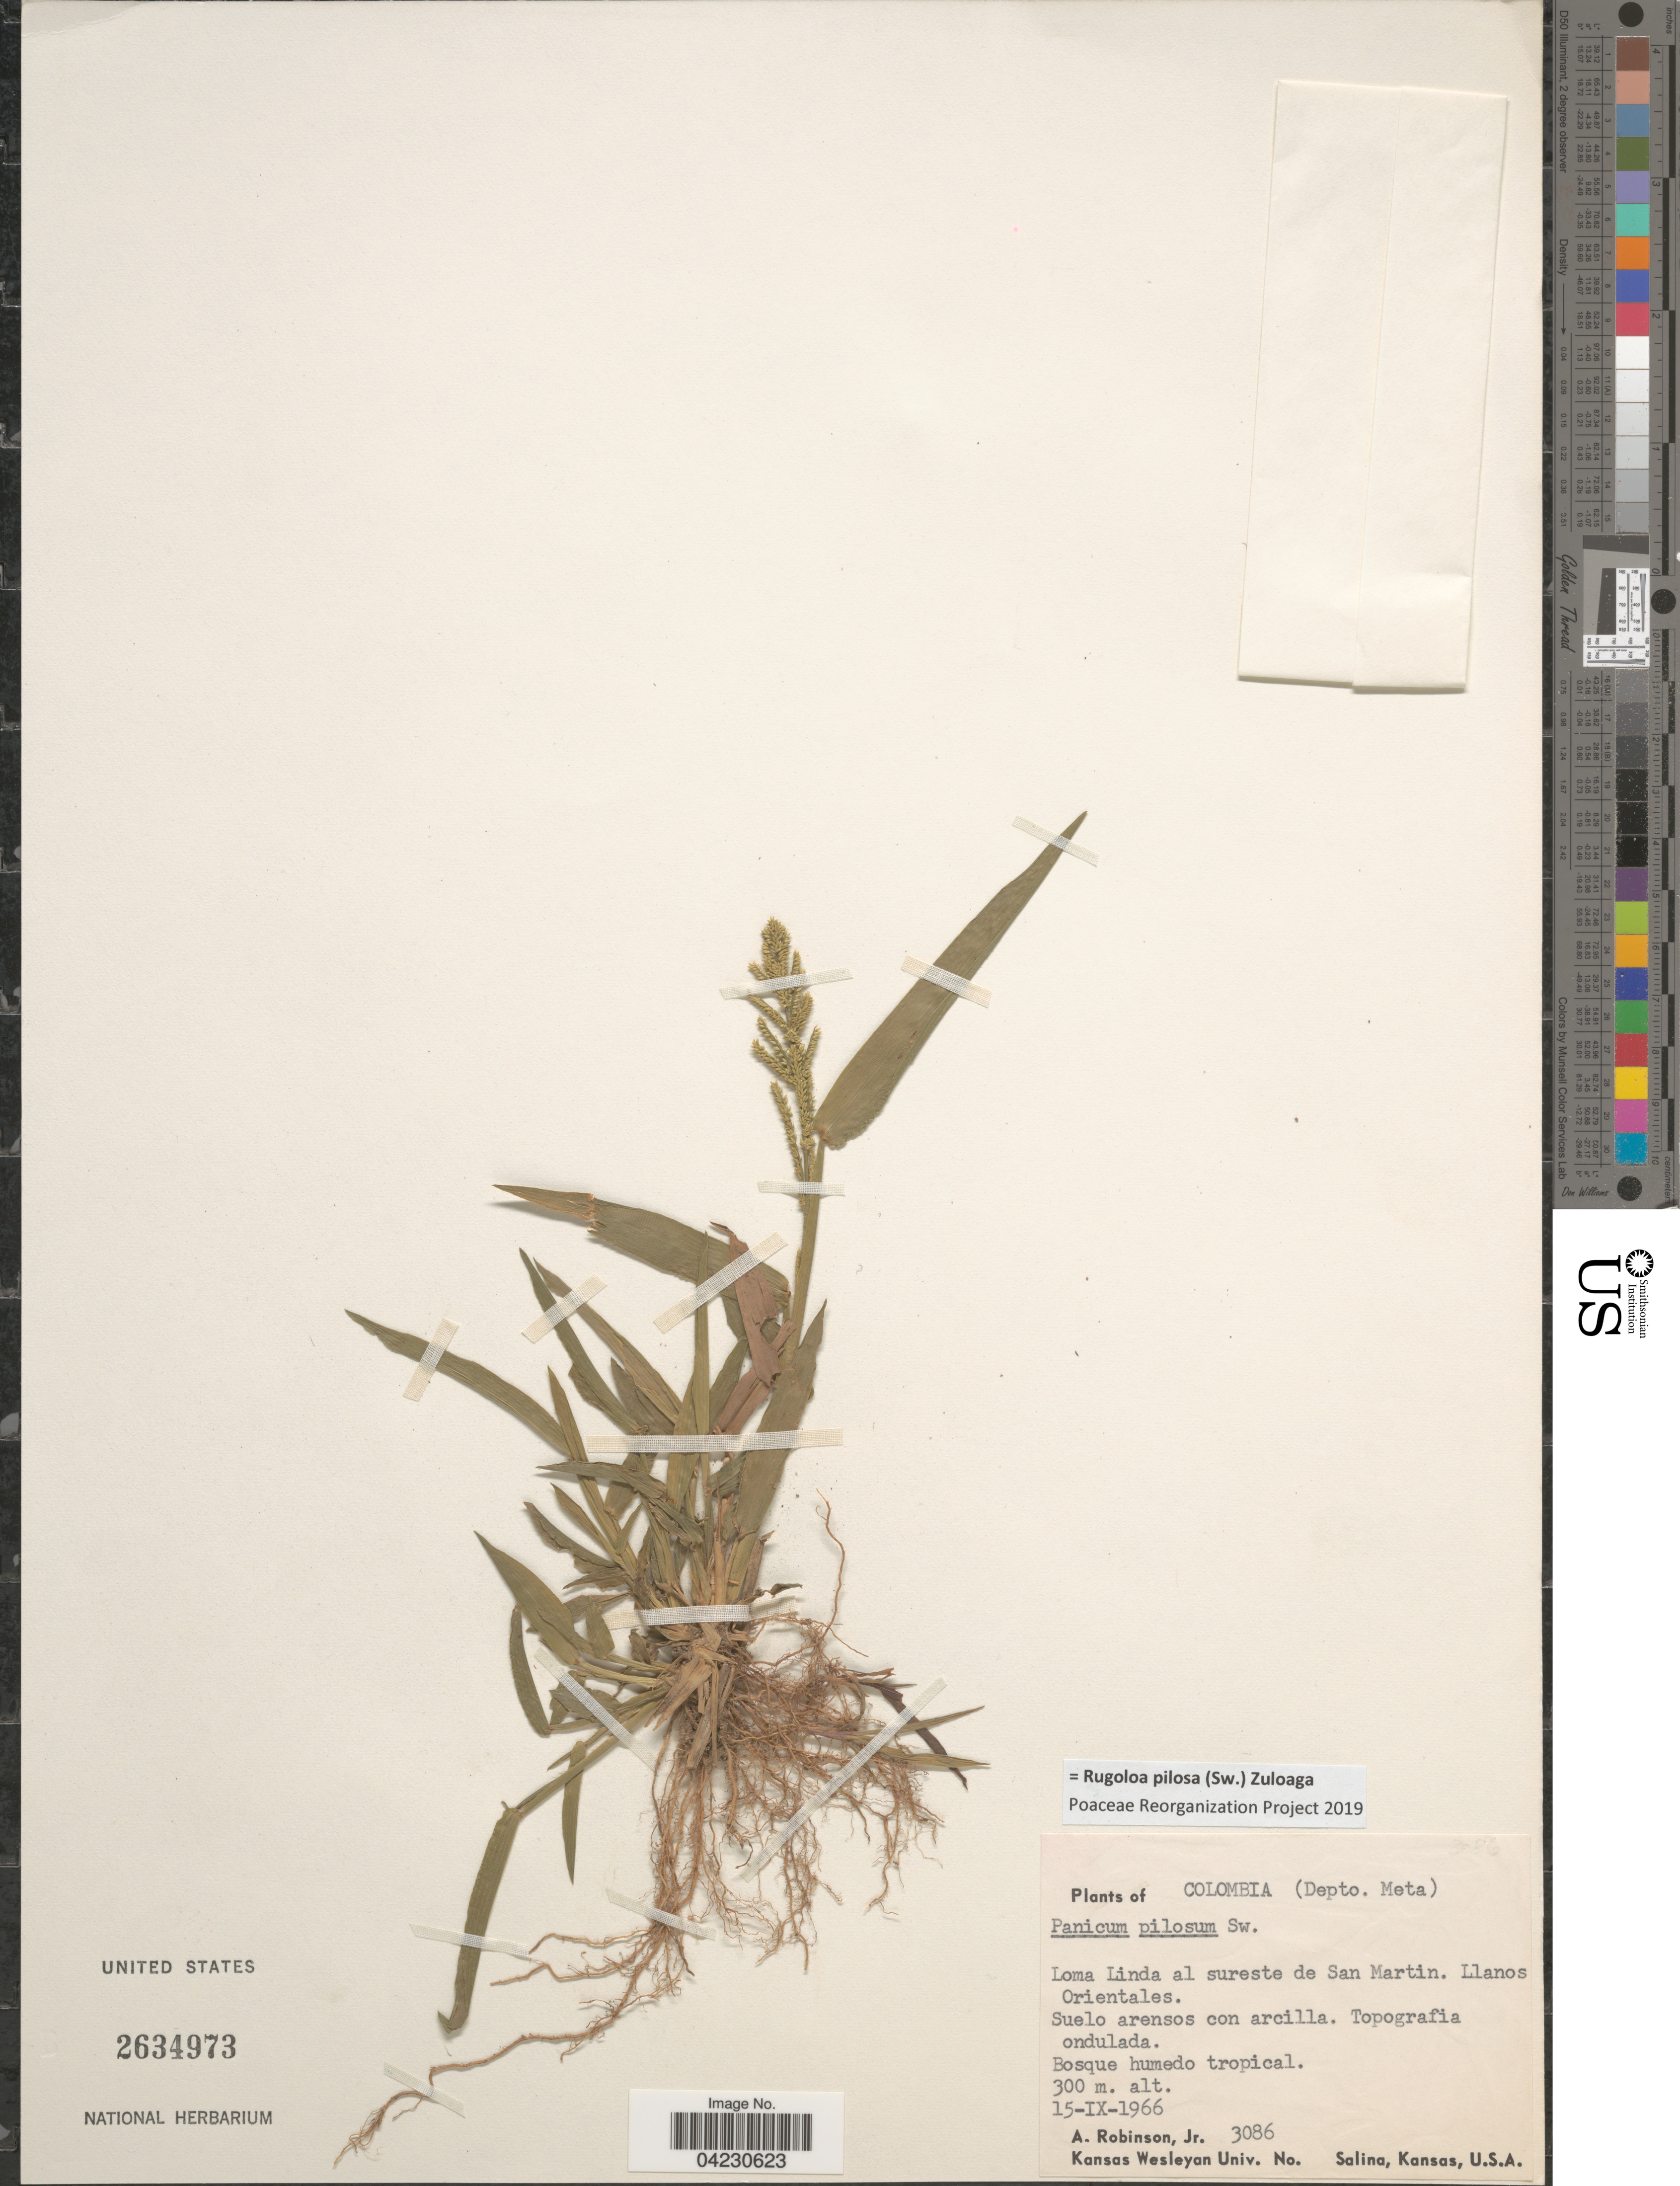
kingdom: Plantae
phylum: Tracheophyta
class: Liliopsida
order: Poales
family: Poaceae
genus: Rugoloa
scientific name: Rugoloa pilosa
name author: (Sw.) Zuloaga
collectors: A. Robinson Jr.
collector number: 3086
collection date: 1966-09-15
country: Colombia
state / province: Meta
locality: (Depto. Meta). Loma Linda al sureste de San Martin. Llanos Orientales.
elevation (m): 300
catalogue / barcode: US 2634973